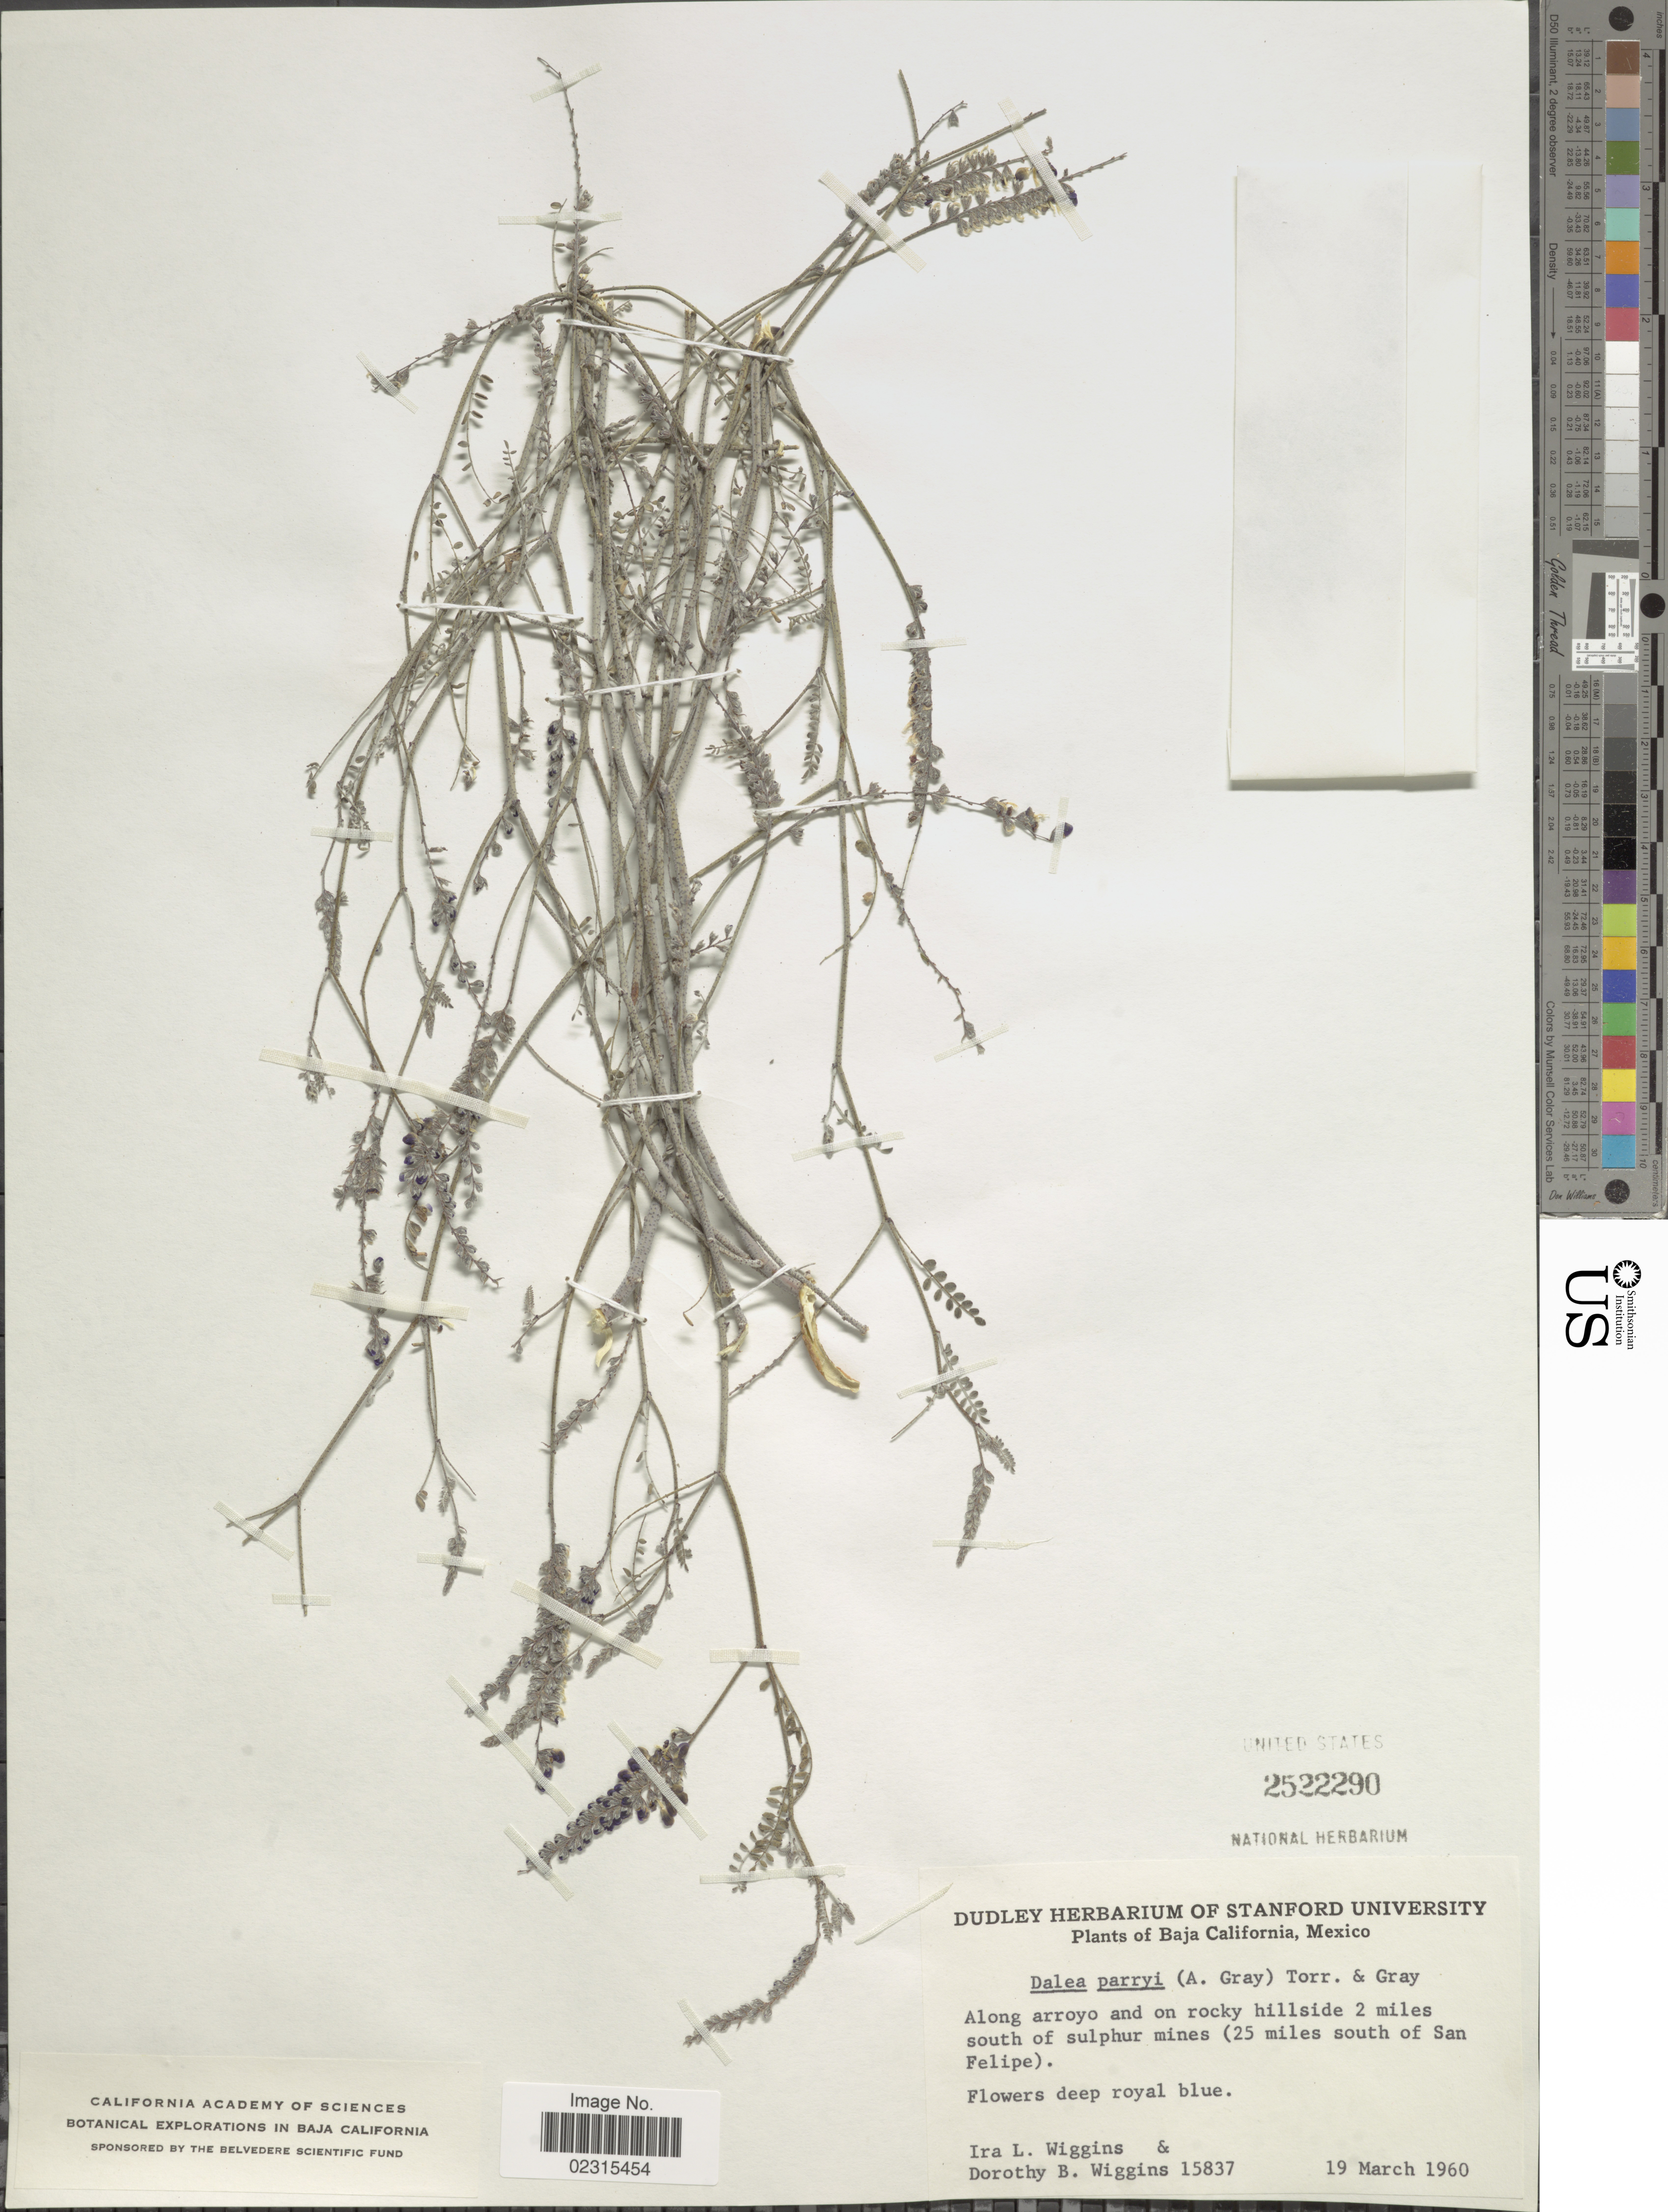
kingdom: Plantae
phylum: Tracheophyta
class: Magnoliopsida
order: Fabales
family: Fabaceae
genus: Marina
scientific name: Marina parryi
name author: (Torr. & A. Gray) Barneby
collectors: I. L. Wiggins & D. B. Wiggins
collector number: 15837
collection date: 1960-03-19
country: Mexico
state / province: Baja California Norte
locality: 2 miles south of sulphur mines (25 miles south of San Felipe)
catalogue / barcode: US 2522290